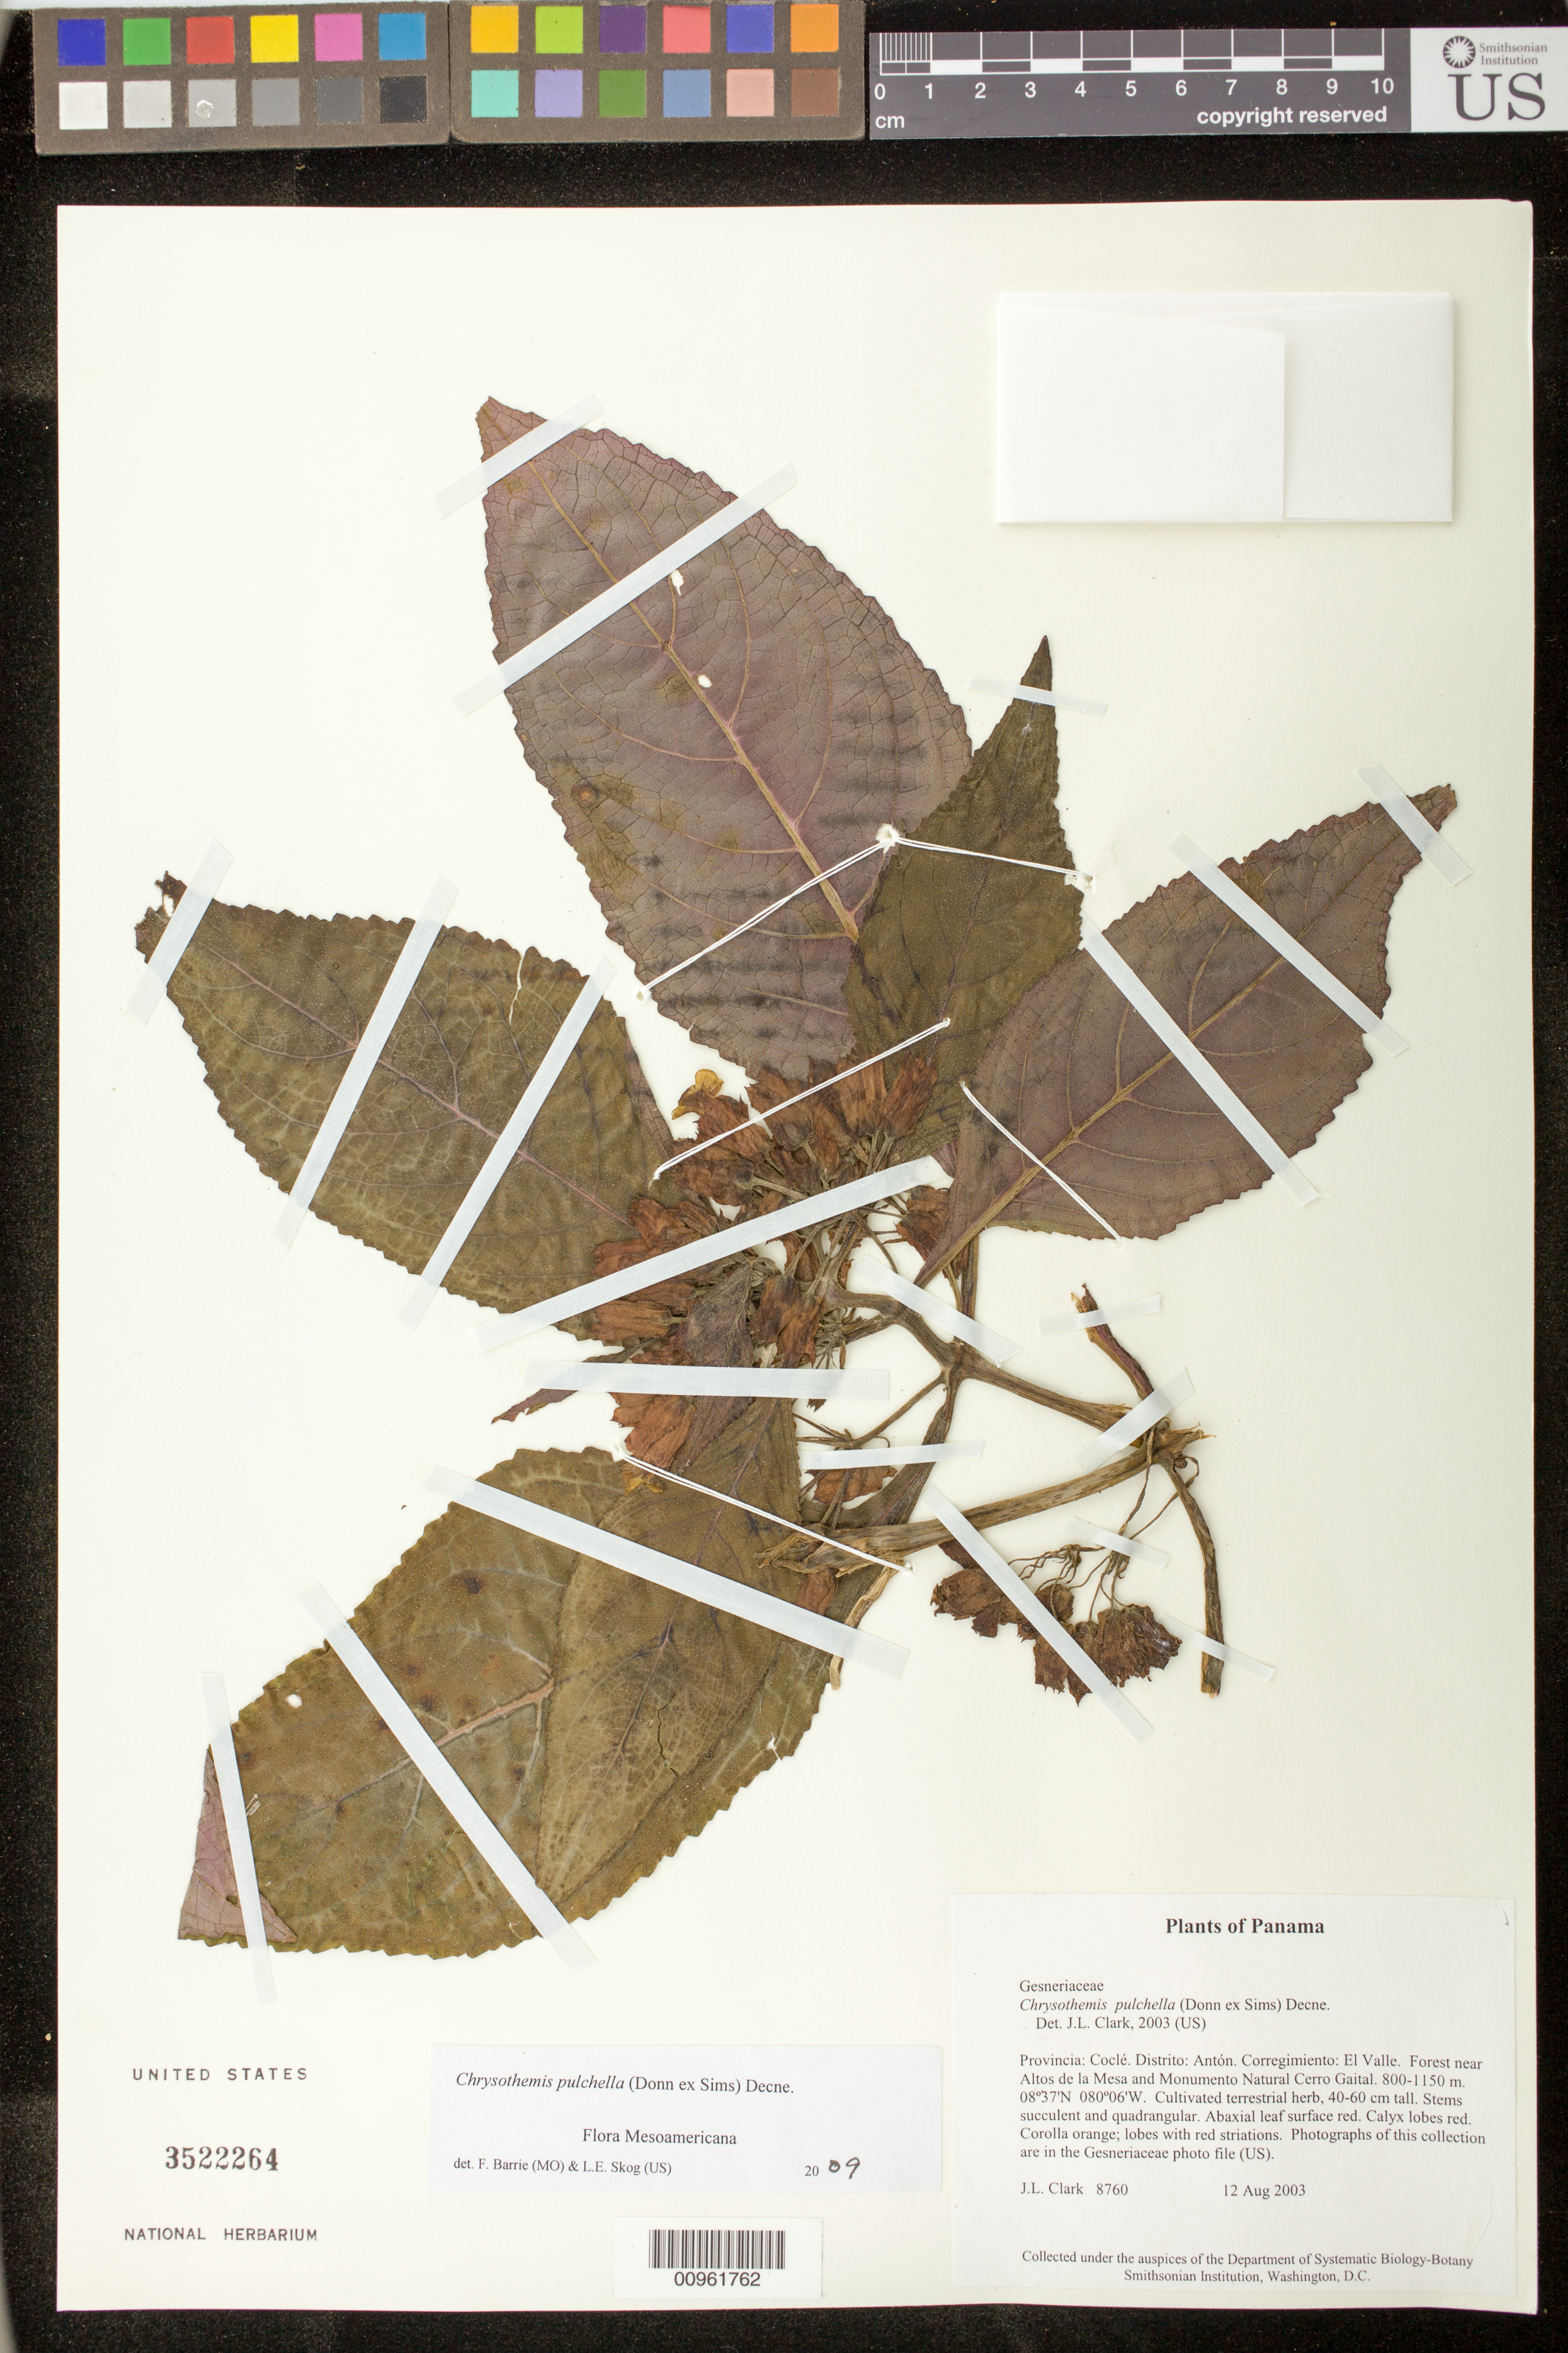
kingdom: Plantae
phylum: Tracheophyta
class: Magnoliopsida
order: Lamiales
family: Gesneriaceae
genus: Chrysothemis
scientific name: Chrysothemis pulchella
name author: (Donn ex Sims) Decne.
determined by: Clark, J. L., (SEL), The Marie Selby Botanical Garden (UNITED STATES)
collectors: J. L. Clark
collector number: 8760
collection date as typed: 12 Aug 2003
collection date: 2003-08-12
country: Panama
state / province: Coclé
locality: Antón. Corregimiento: El Valle. Forest near Altos de la Mesa and Monumento Natural Cerro Gaital.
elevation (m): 800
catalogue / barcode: US 3522264